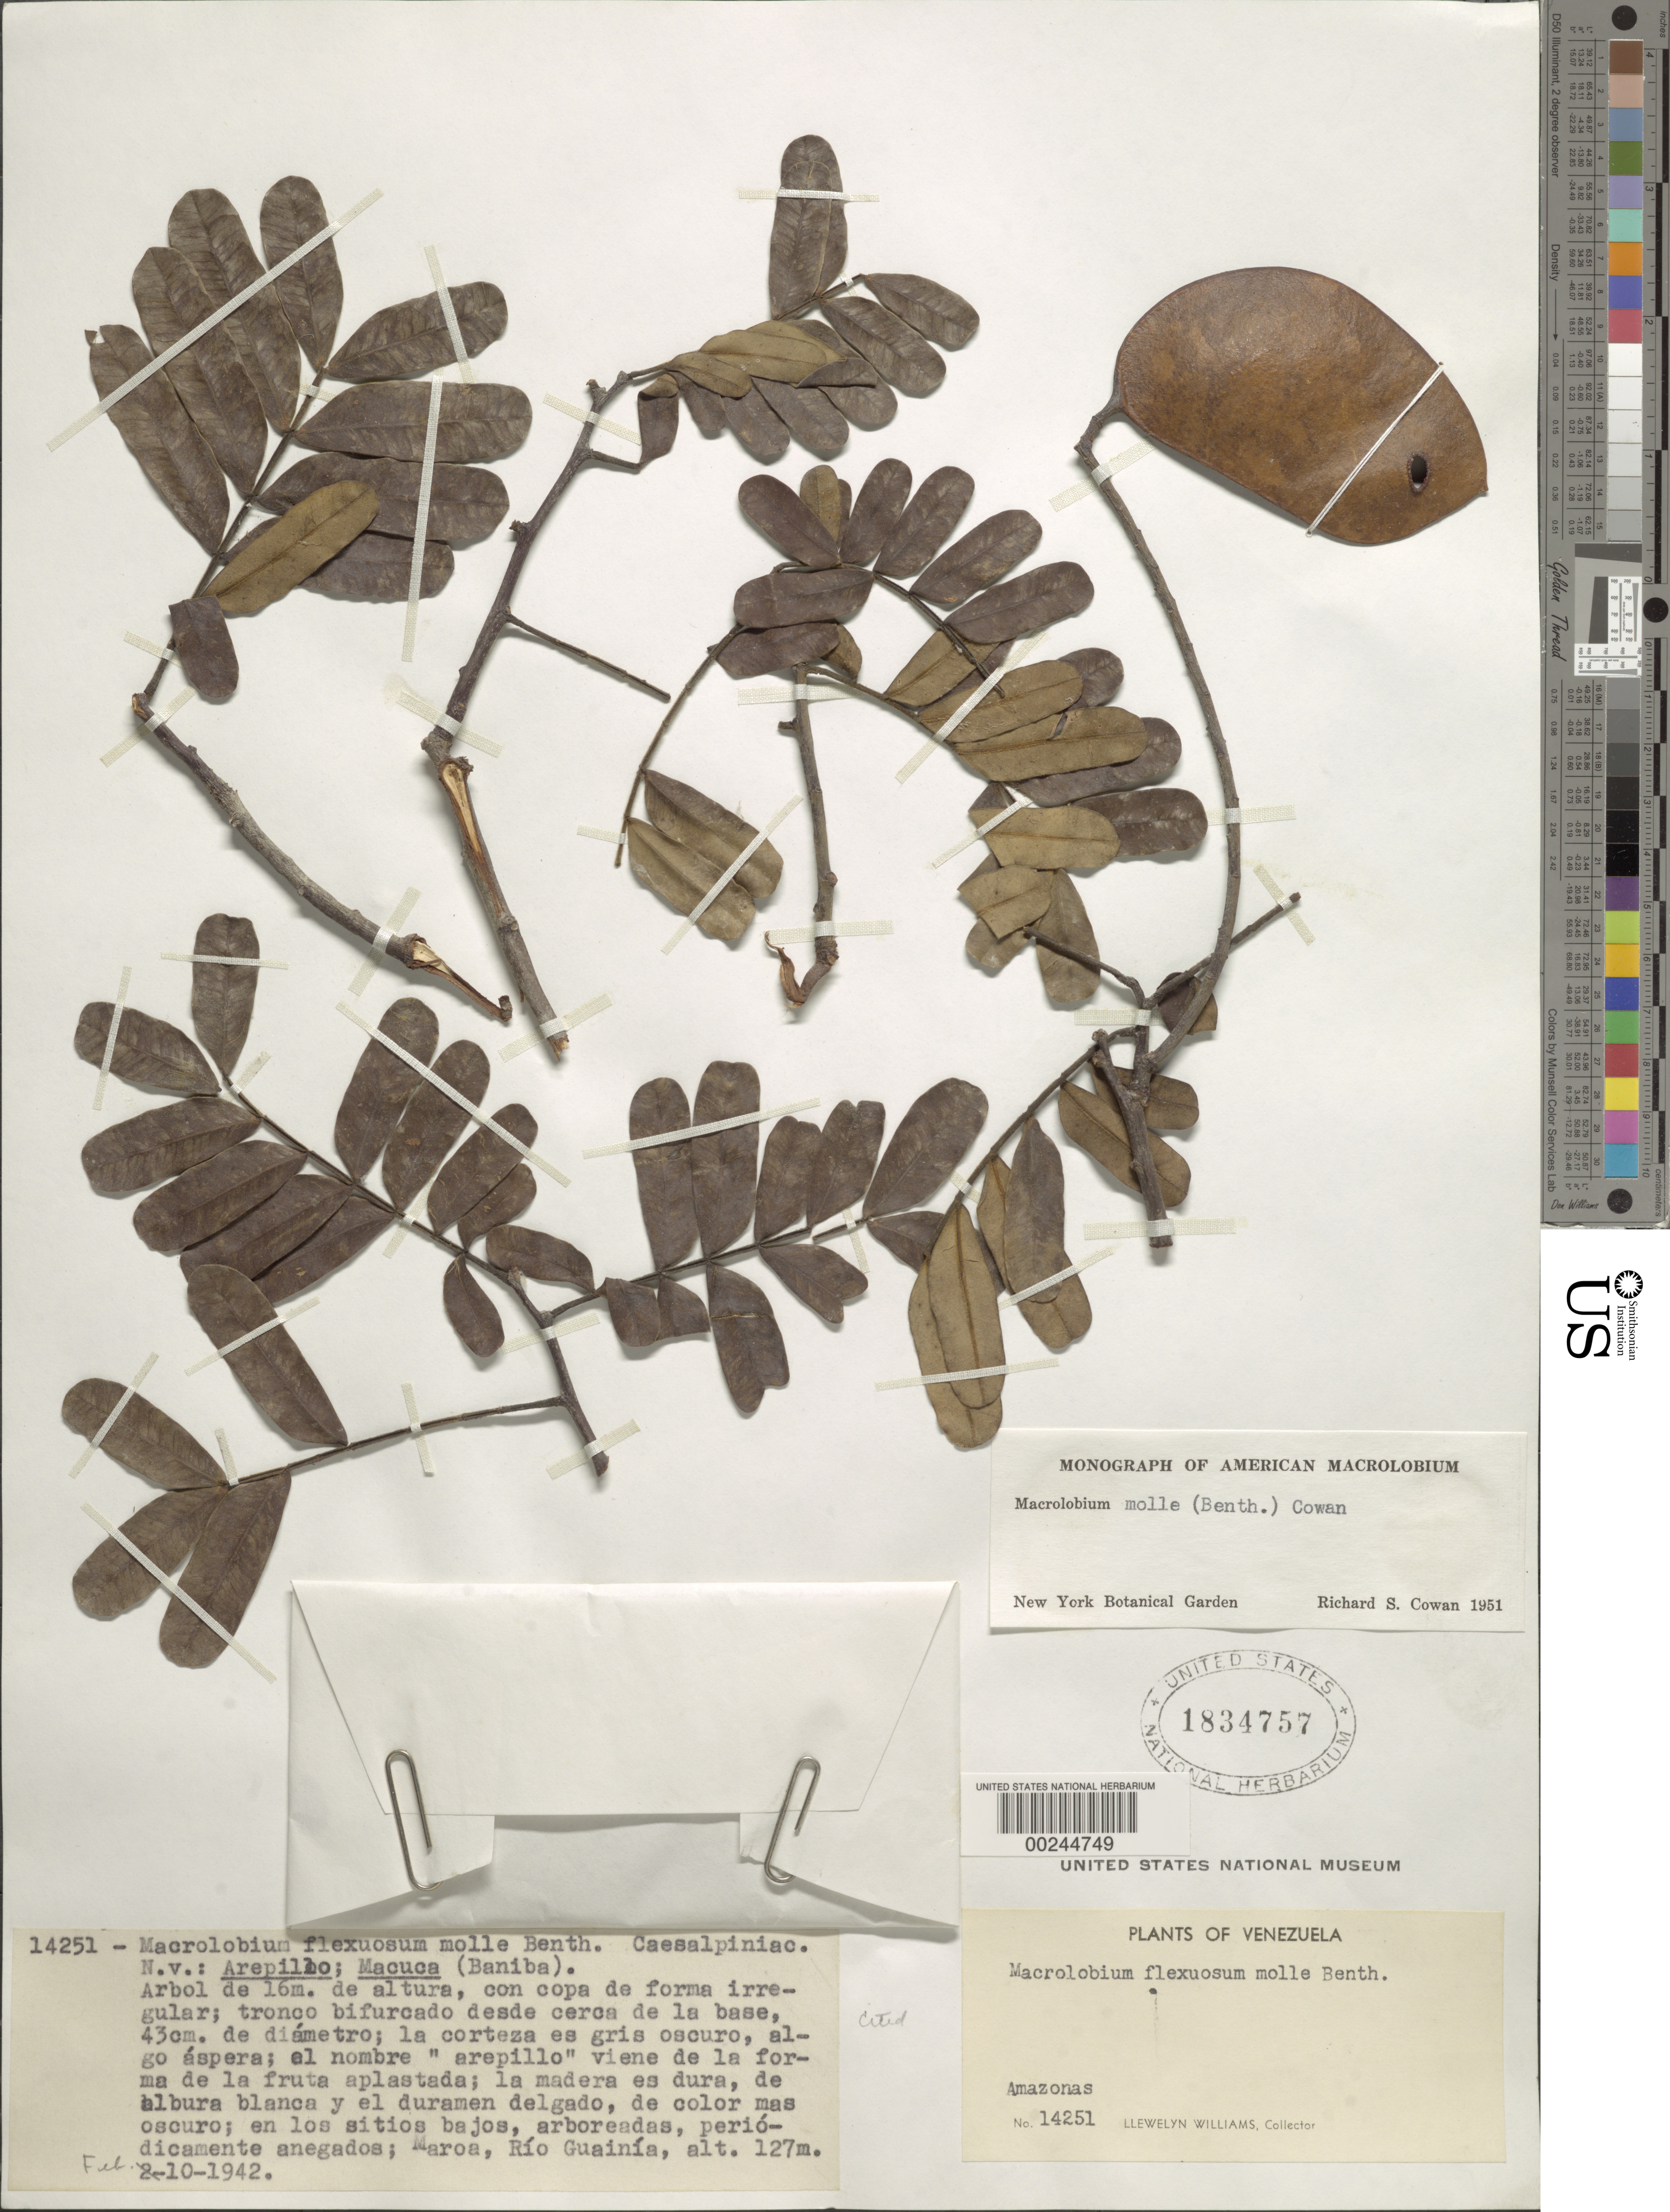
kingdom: Plantae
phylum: Tracheophyta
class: Magnoliopsida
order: Fabales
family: Fabaceae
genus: Macrolobium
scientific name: Macrolobium molle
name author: (Benth.) R.S. Cowan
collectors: Ll. Williams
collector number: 14251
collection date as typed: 10 Feb 1942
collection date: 1942-02-10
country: Venezuela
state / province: Amazonas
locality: Morao, rio guainia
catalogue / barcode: US 1834757